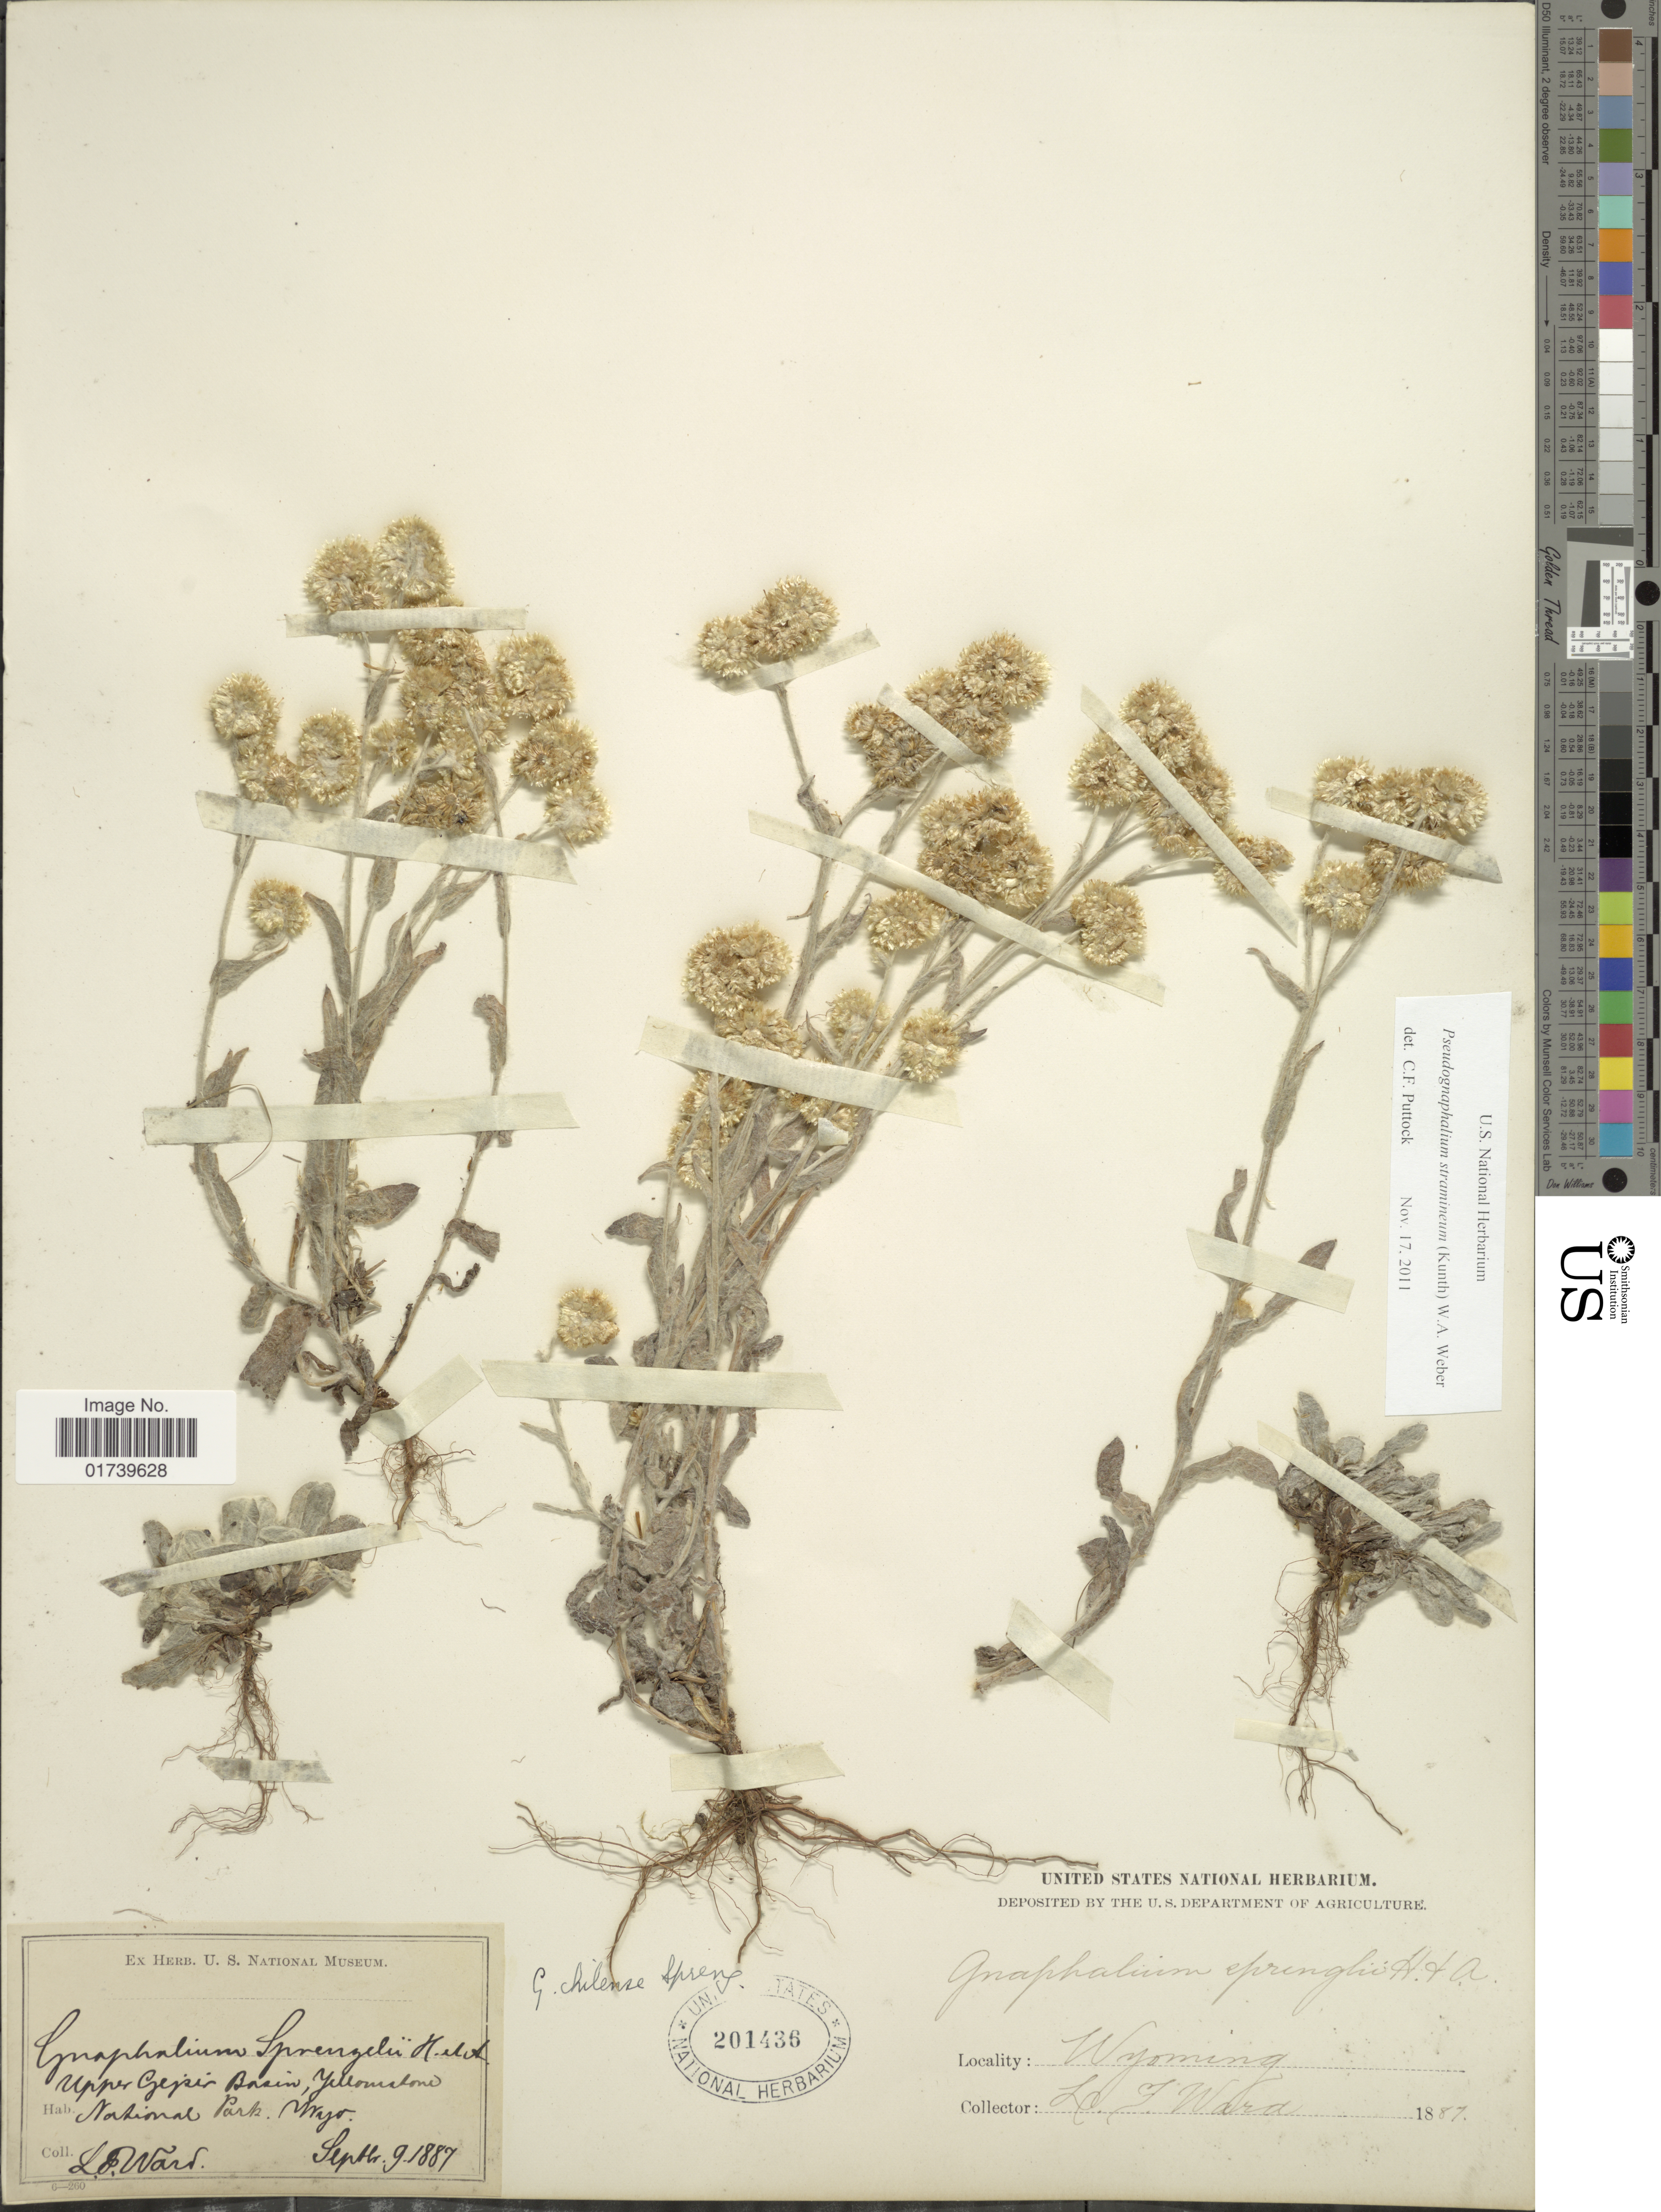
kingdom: Plantae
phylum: Tracheophyta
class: Magnoliopsida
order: Asterales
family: Asteraceae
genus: Pseudognaphalium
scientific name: Pseudognaphalium stramineum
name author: (Kunth) Anderb.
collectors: L. Ward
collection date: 1887-09-09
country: United States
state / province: Wyoming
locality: National Park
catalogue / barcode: US 201436